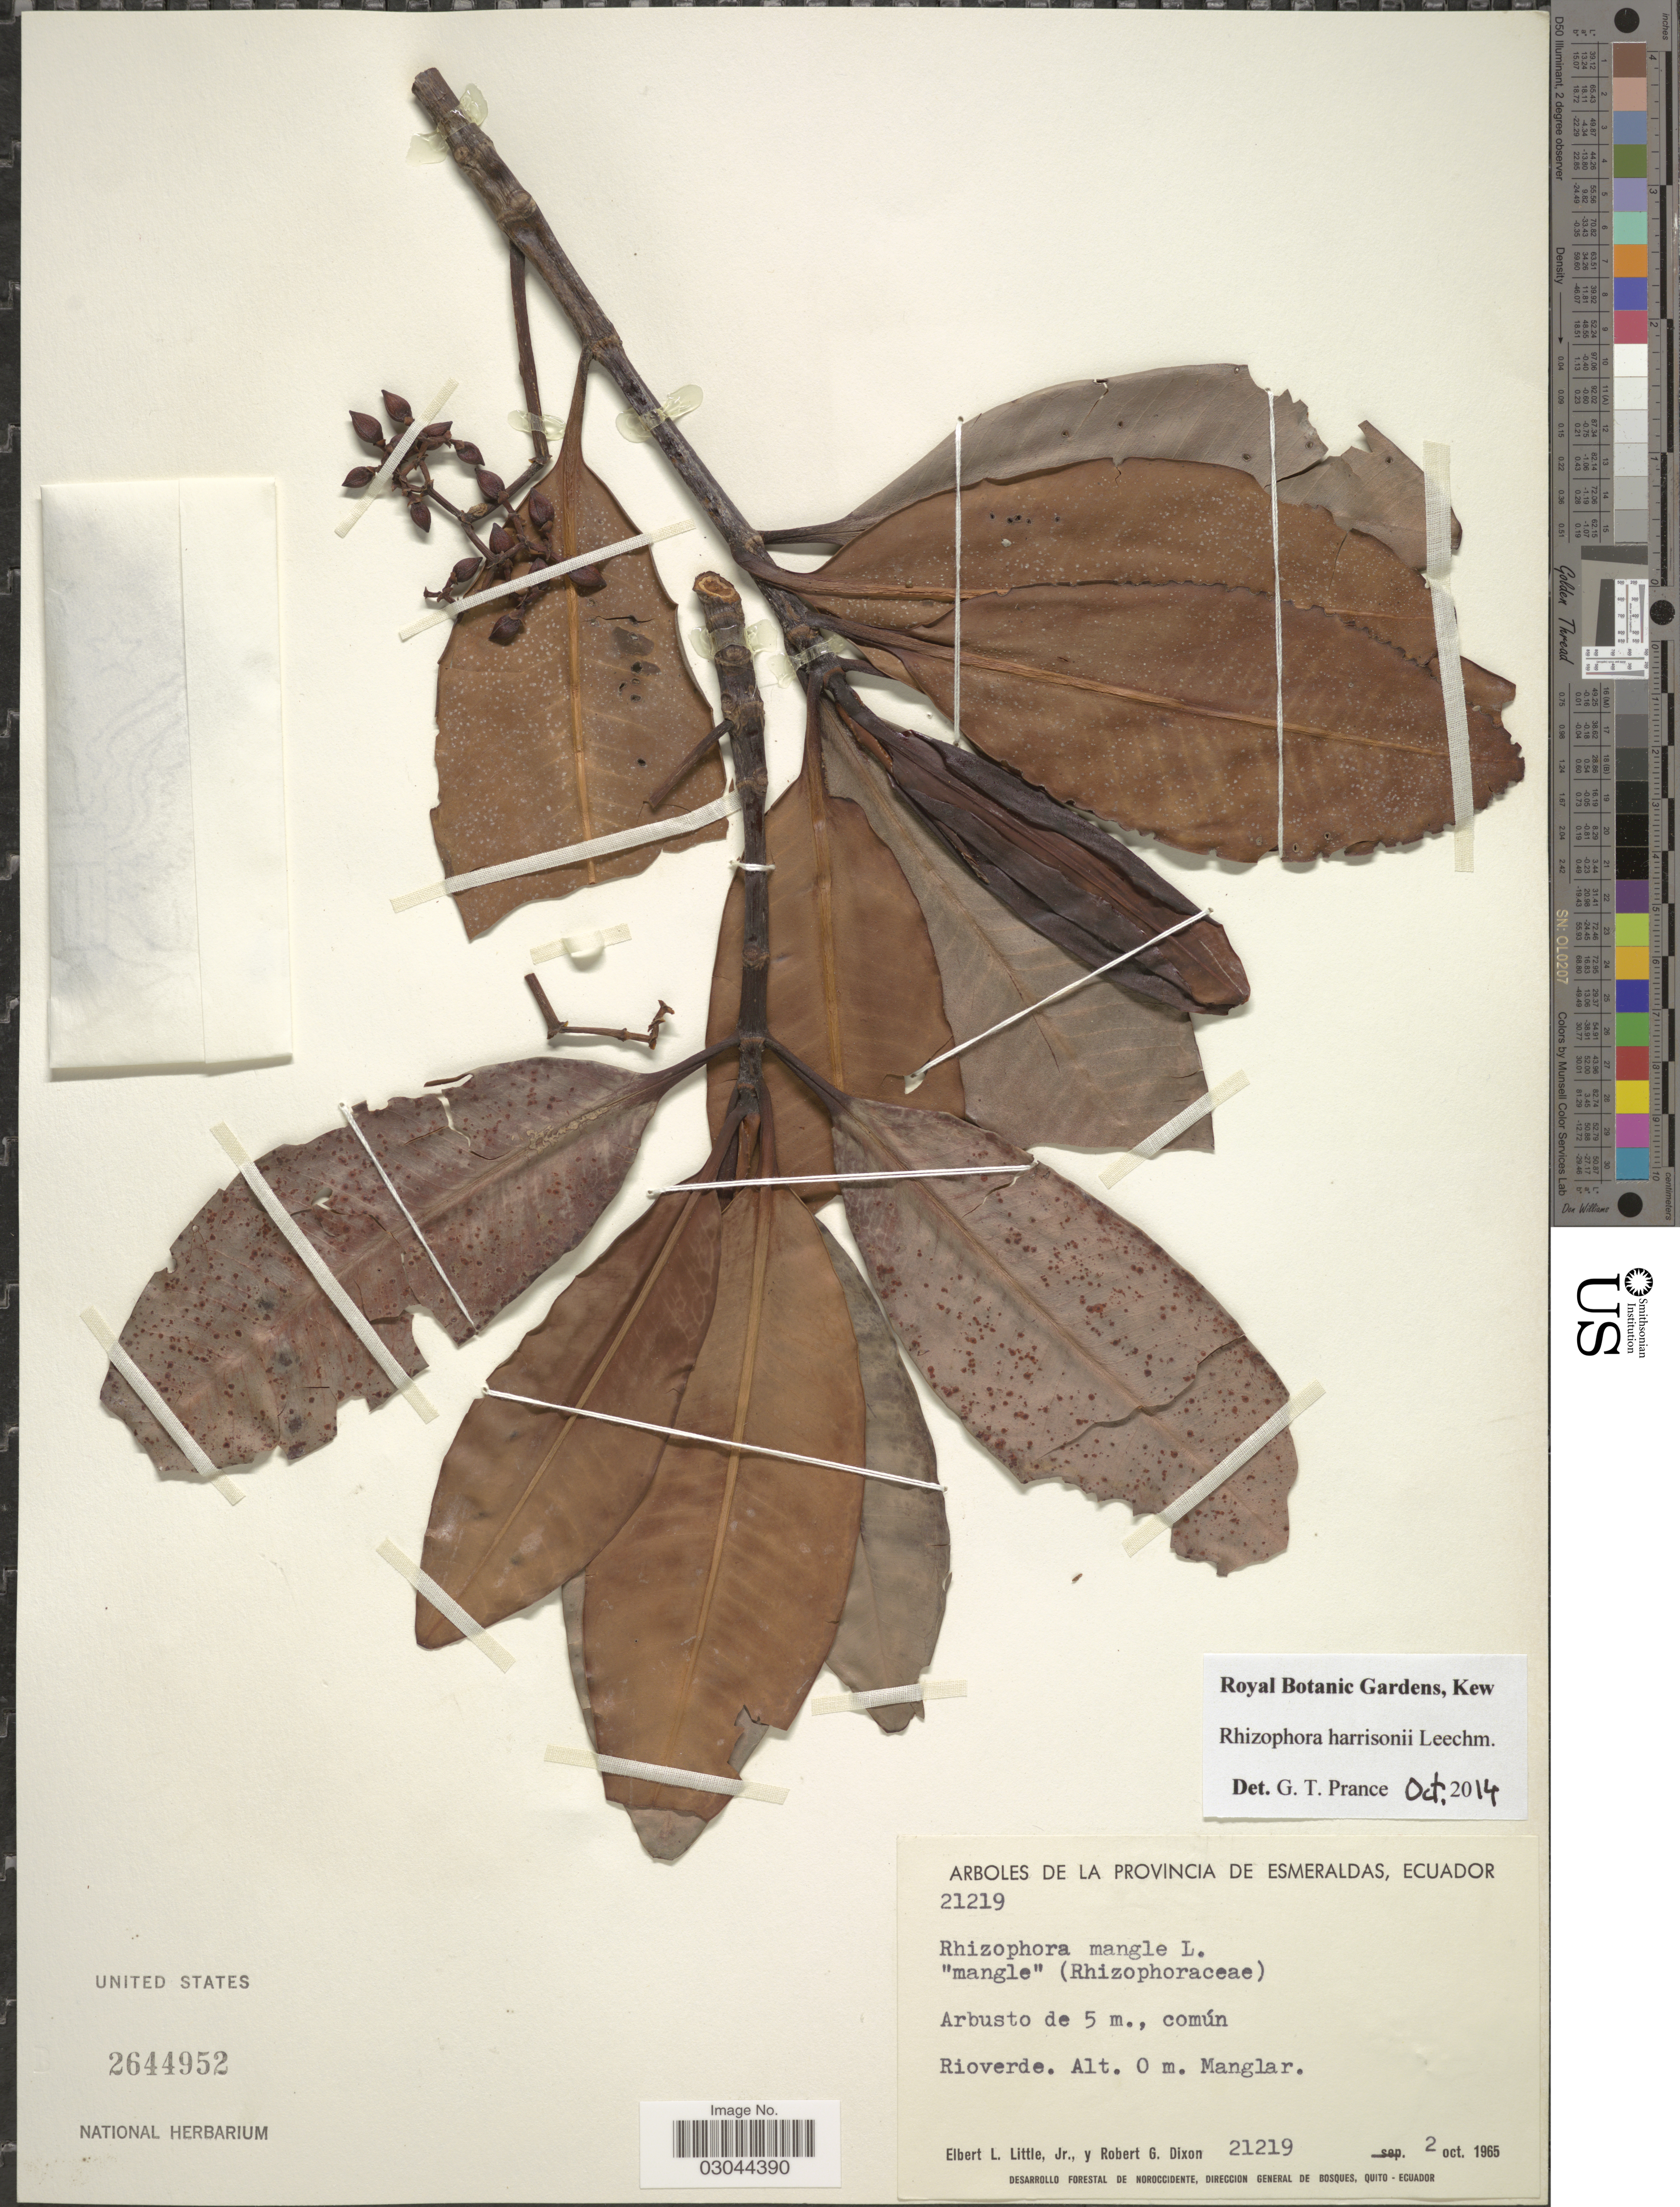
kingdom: Plantae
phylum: Tracheophyta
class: Magnoliopsida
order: Malpighiales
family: Rhizophoraceae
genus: Rhizophora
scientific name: Rhizophora harrisonii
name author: Leechm.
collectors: E. L. Little & R. G. Dixon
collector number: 21219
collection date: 1965-10-02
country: Ecuador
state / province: Esmeraldas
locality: Provincia de Esmeraldas. Rioverde.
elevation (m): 0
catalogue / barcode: US 2644952